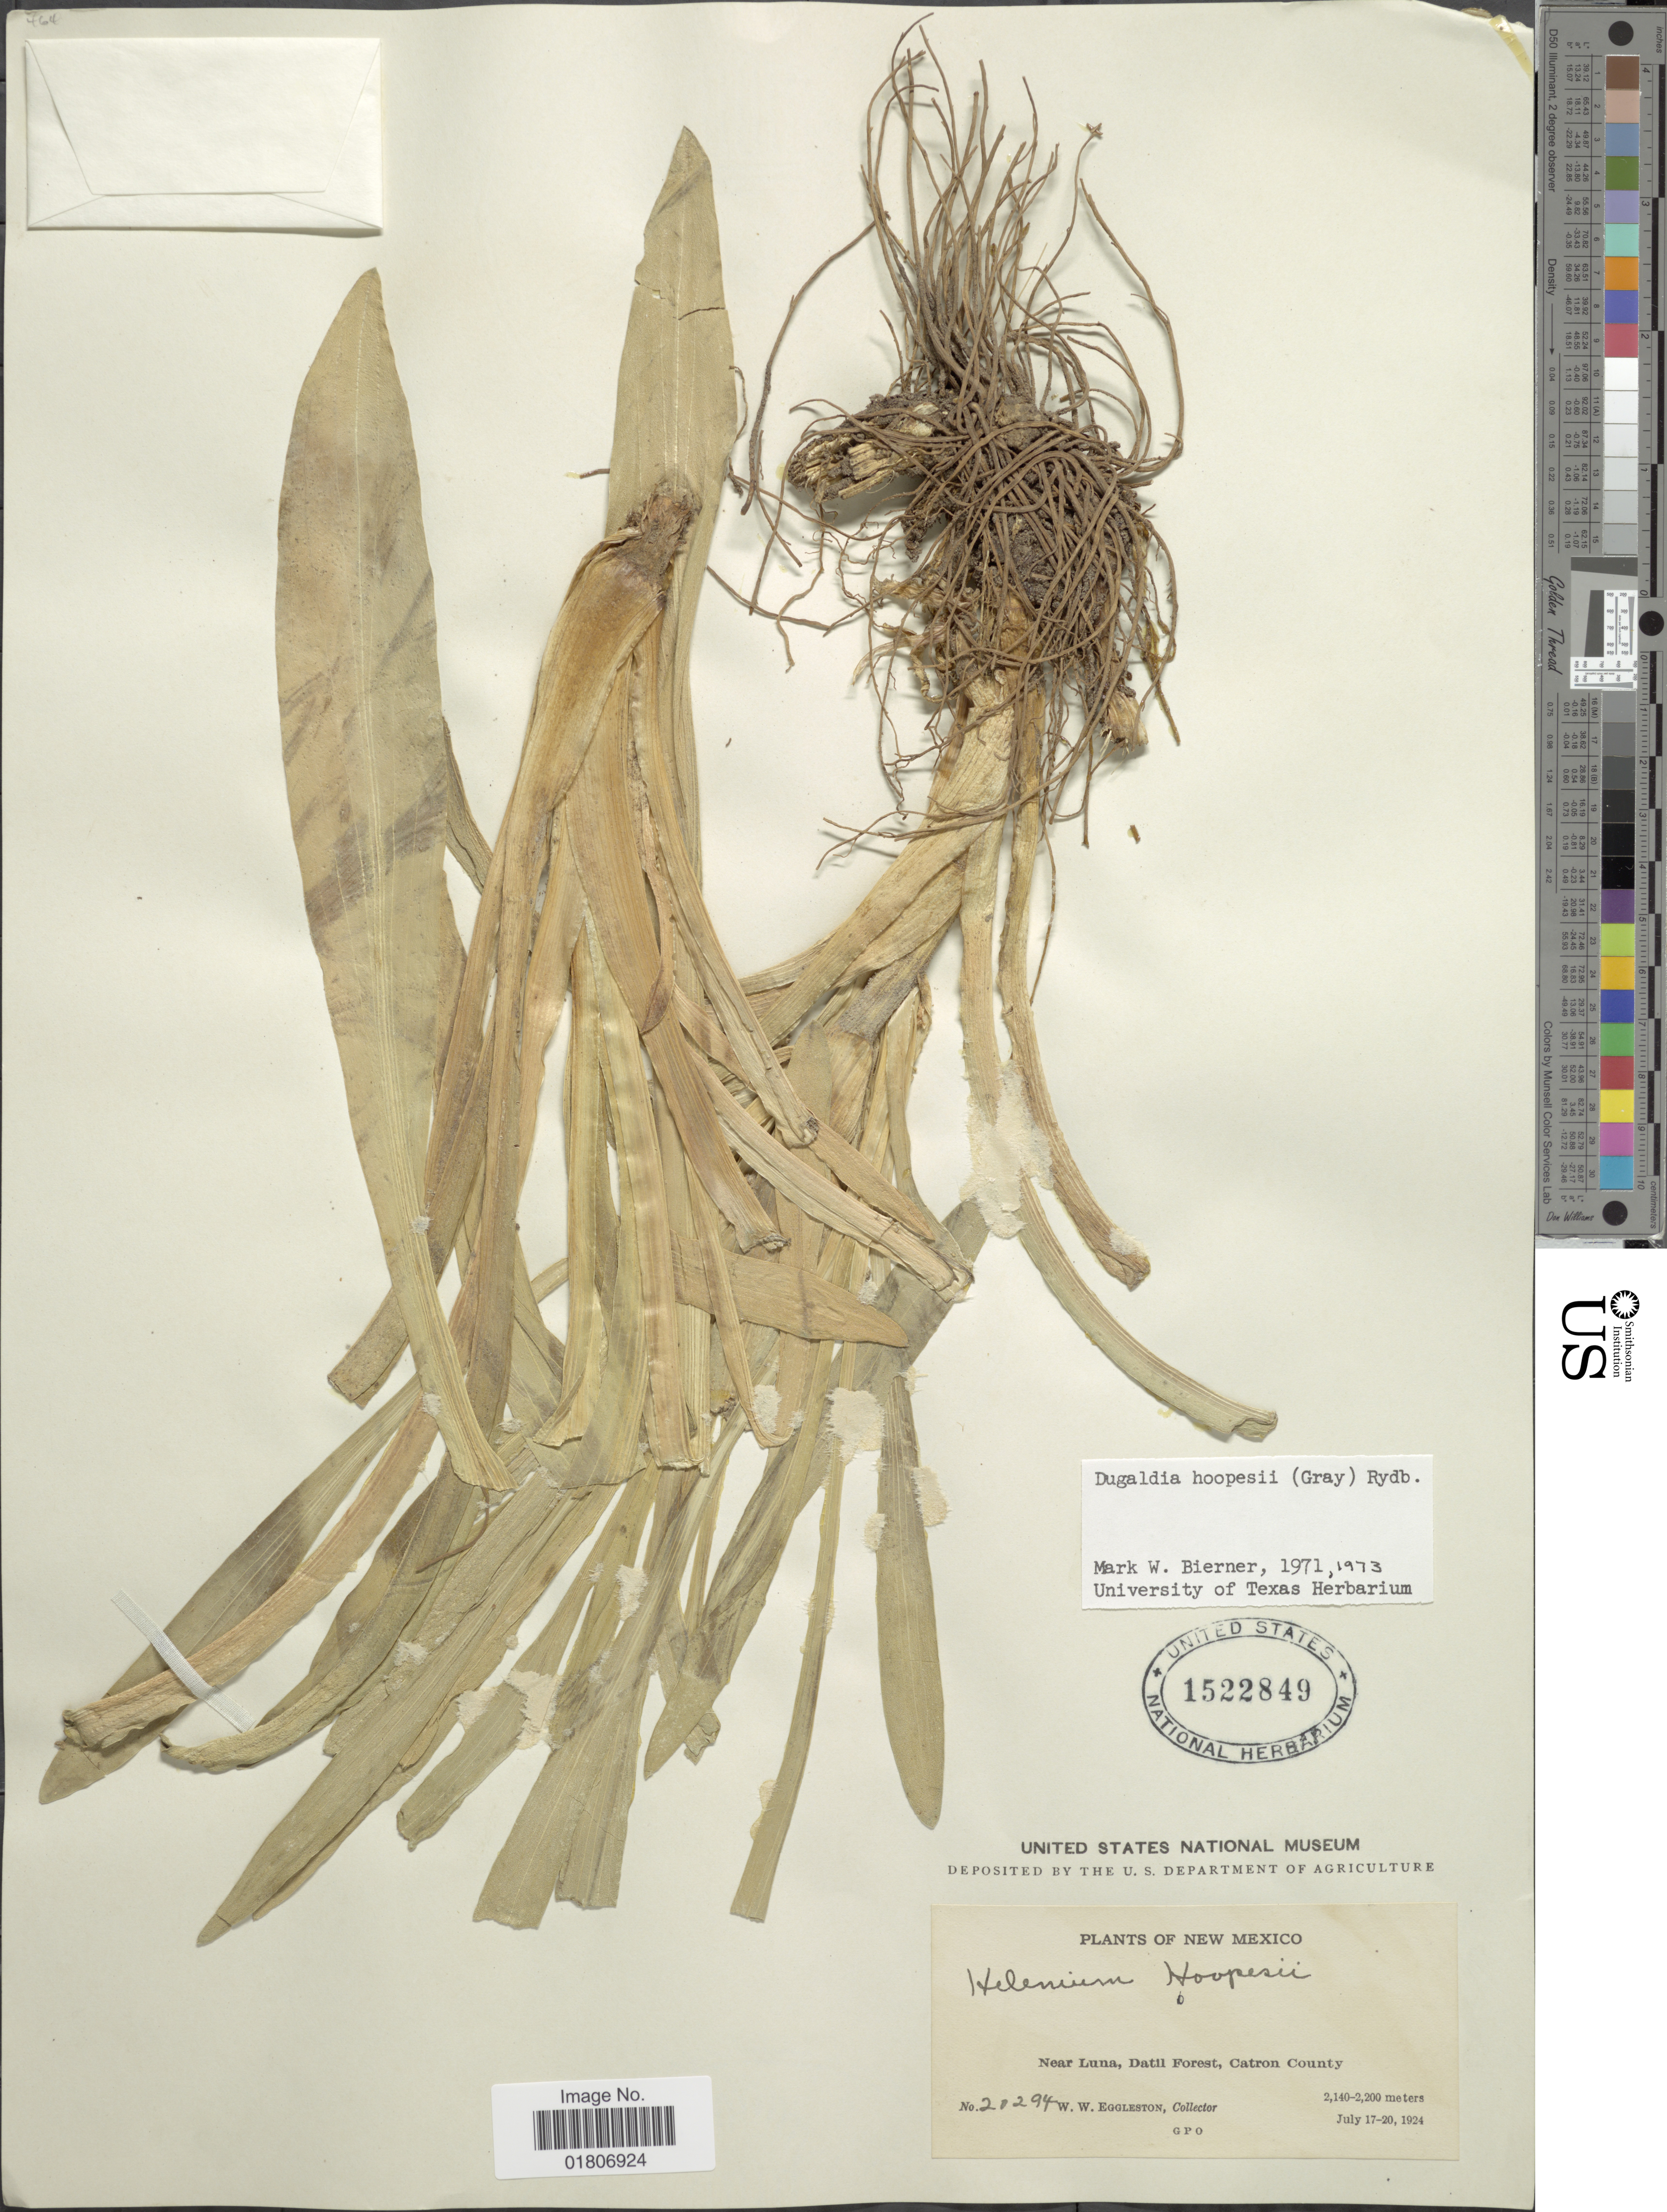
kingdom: Plantae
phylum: Tracheophyta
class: Magnoliopsida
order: Asterales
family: Asteraceae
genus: Dugaldia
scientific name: Dugaldia hoopesii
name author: (A. Gray) Rydb.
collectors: W. W. Eggleston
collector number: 21294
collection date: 1924-07-17/1924-07-20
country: United States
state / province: New Mexico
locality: Near Luna, Datil Forest, Catron County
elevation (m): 2140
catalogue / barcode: US 1522849